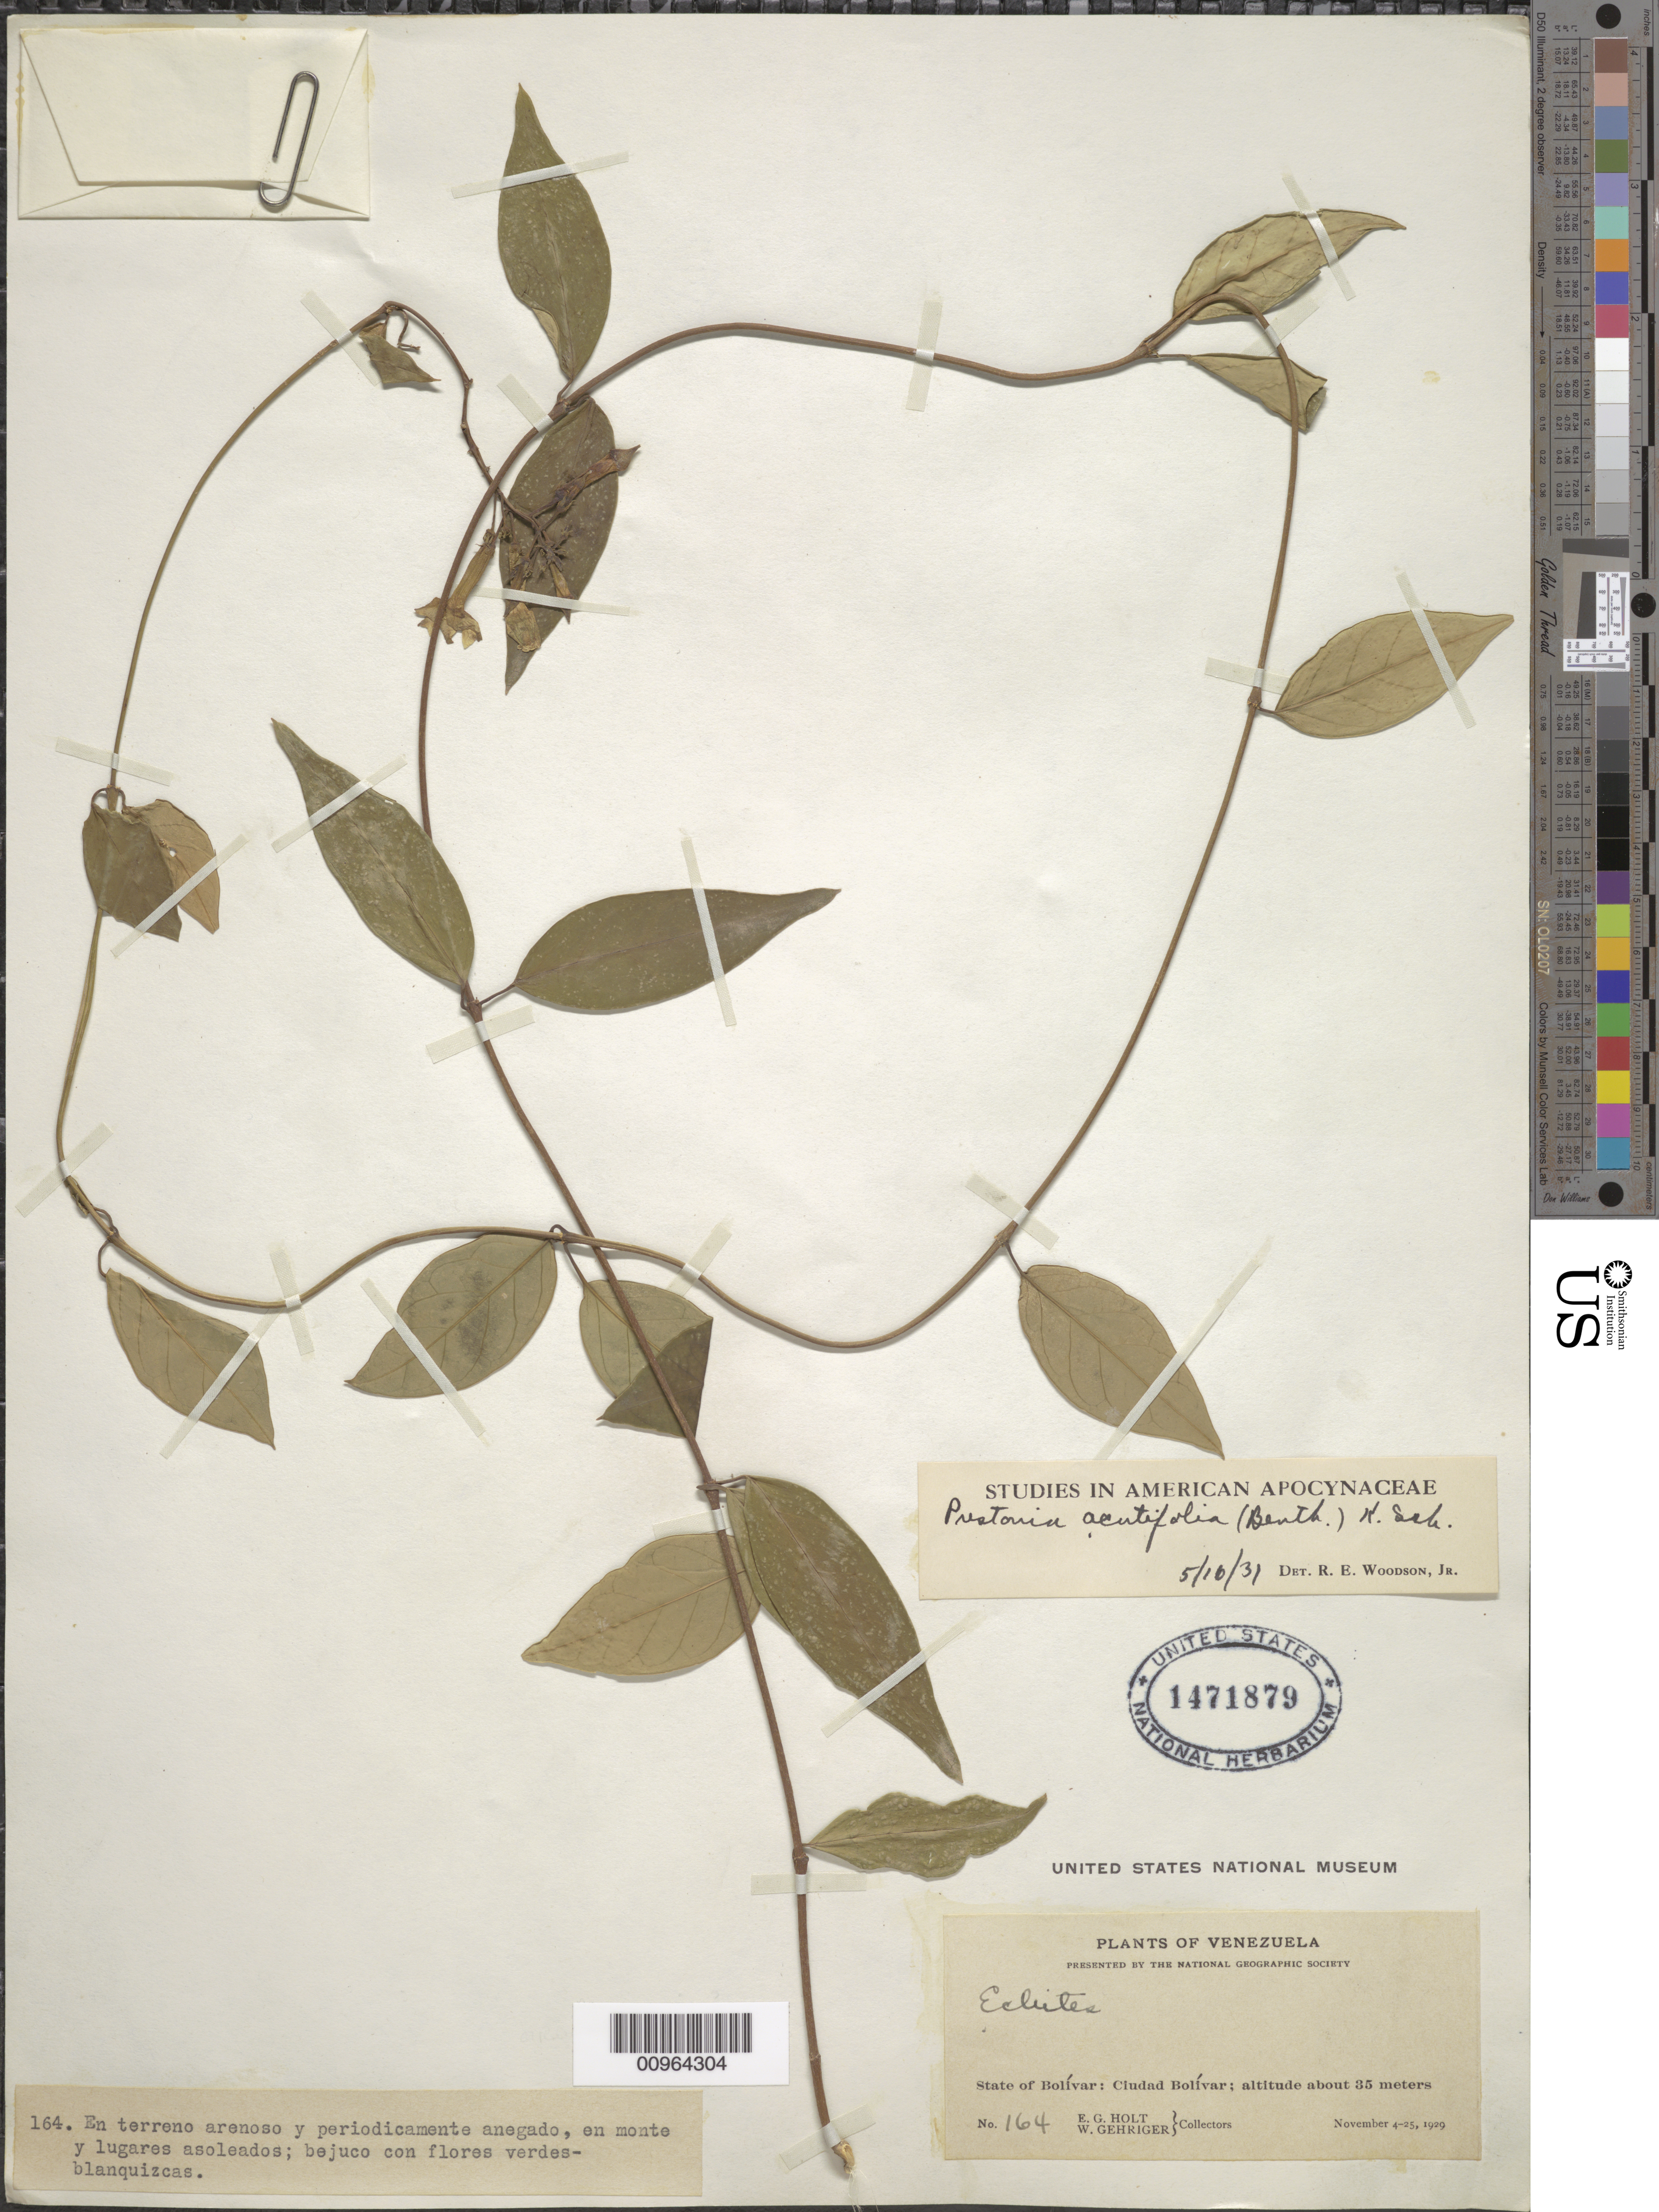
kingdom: Plantae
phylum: Tracheophyta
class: Magnoliopsida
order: Gentianales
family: Apocynaceae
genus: Prestonia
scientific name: Prestonia acutifolia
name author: (Benth. & Müll. Arg.) K. Schum.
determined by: Woodson, R. E., Jr.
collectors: E. Holt & W. Gehriger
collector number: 164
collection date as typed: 4-Nov-29 to 25-Nov-29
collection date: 1929-11-04/1929-11-25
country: Venezuela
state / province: Bolívar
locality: Ciudad Bolívar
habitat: Terreno arenoso y periodicamente anegado, en monte y logares asoleados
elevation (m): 35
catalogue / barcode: US 1471879